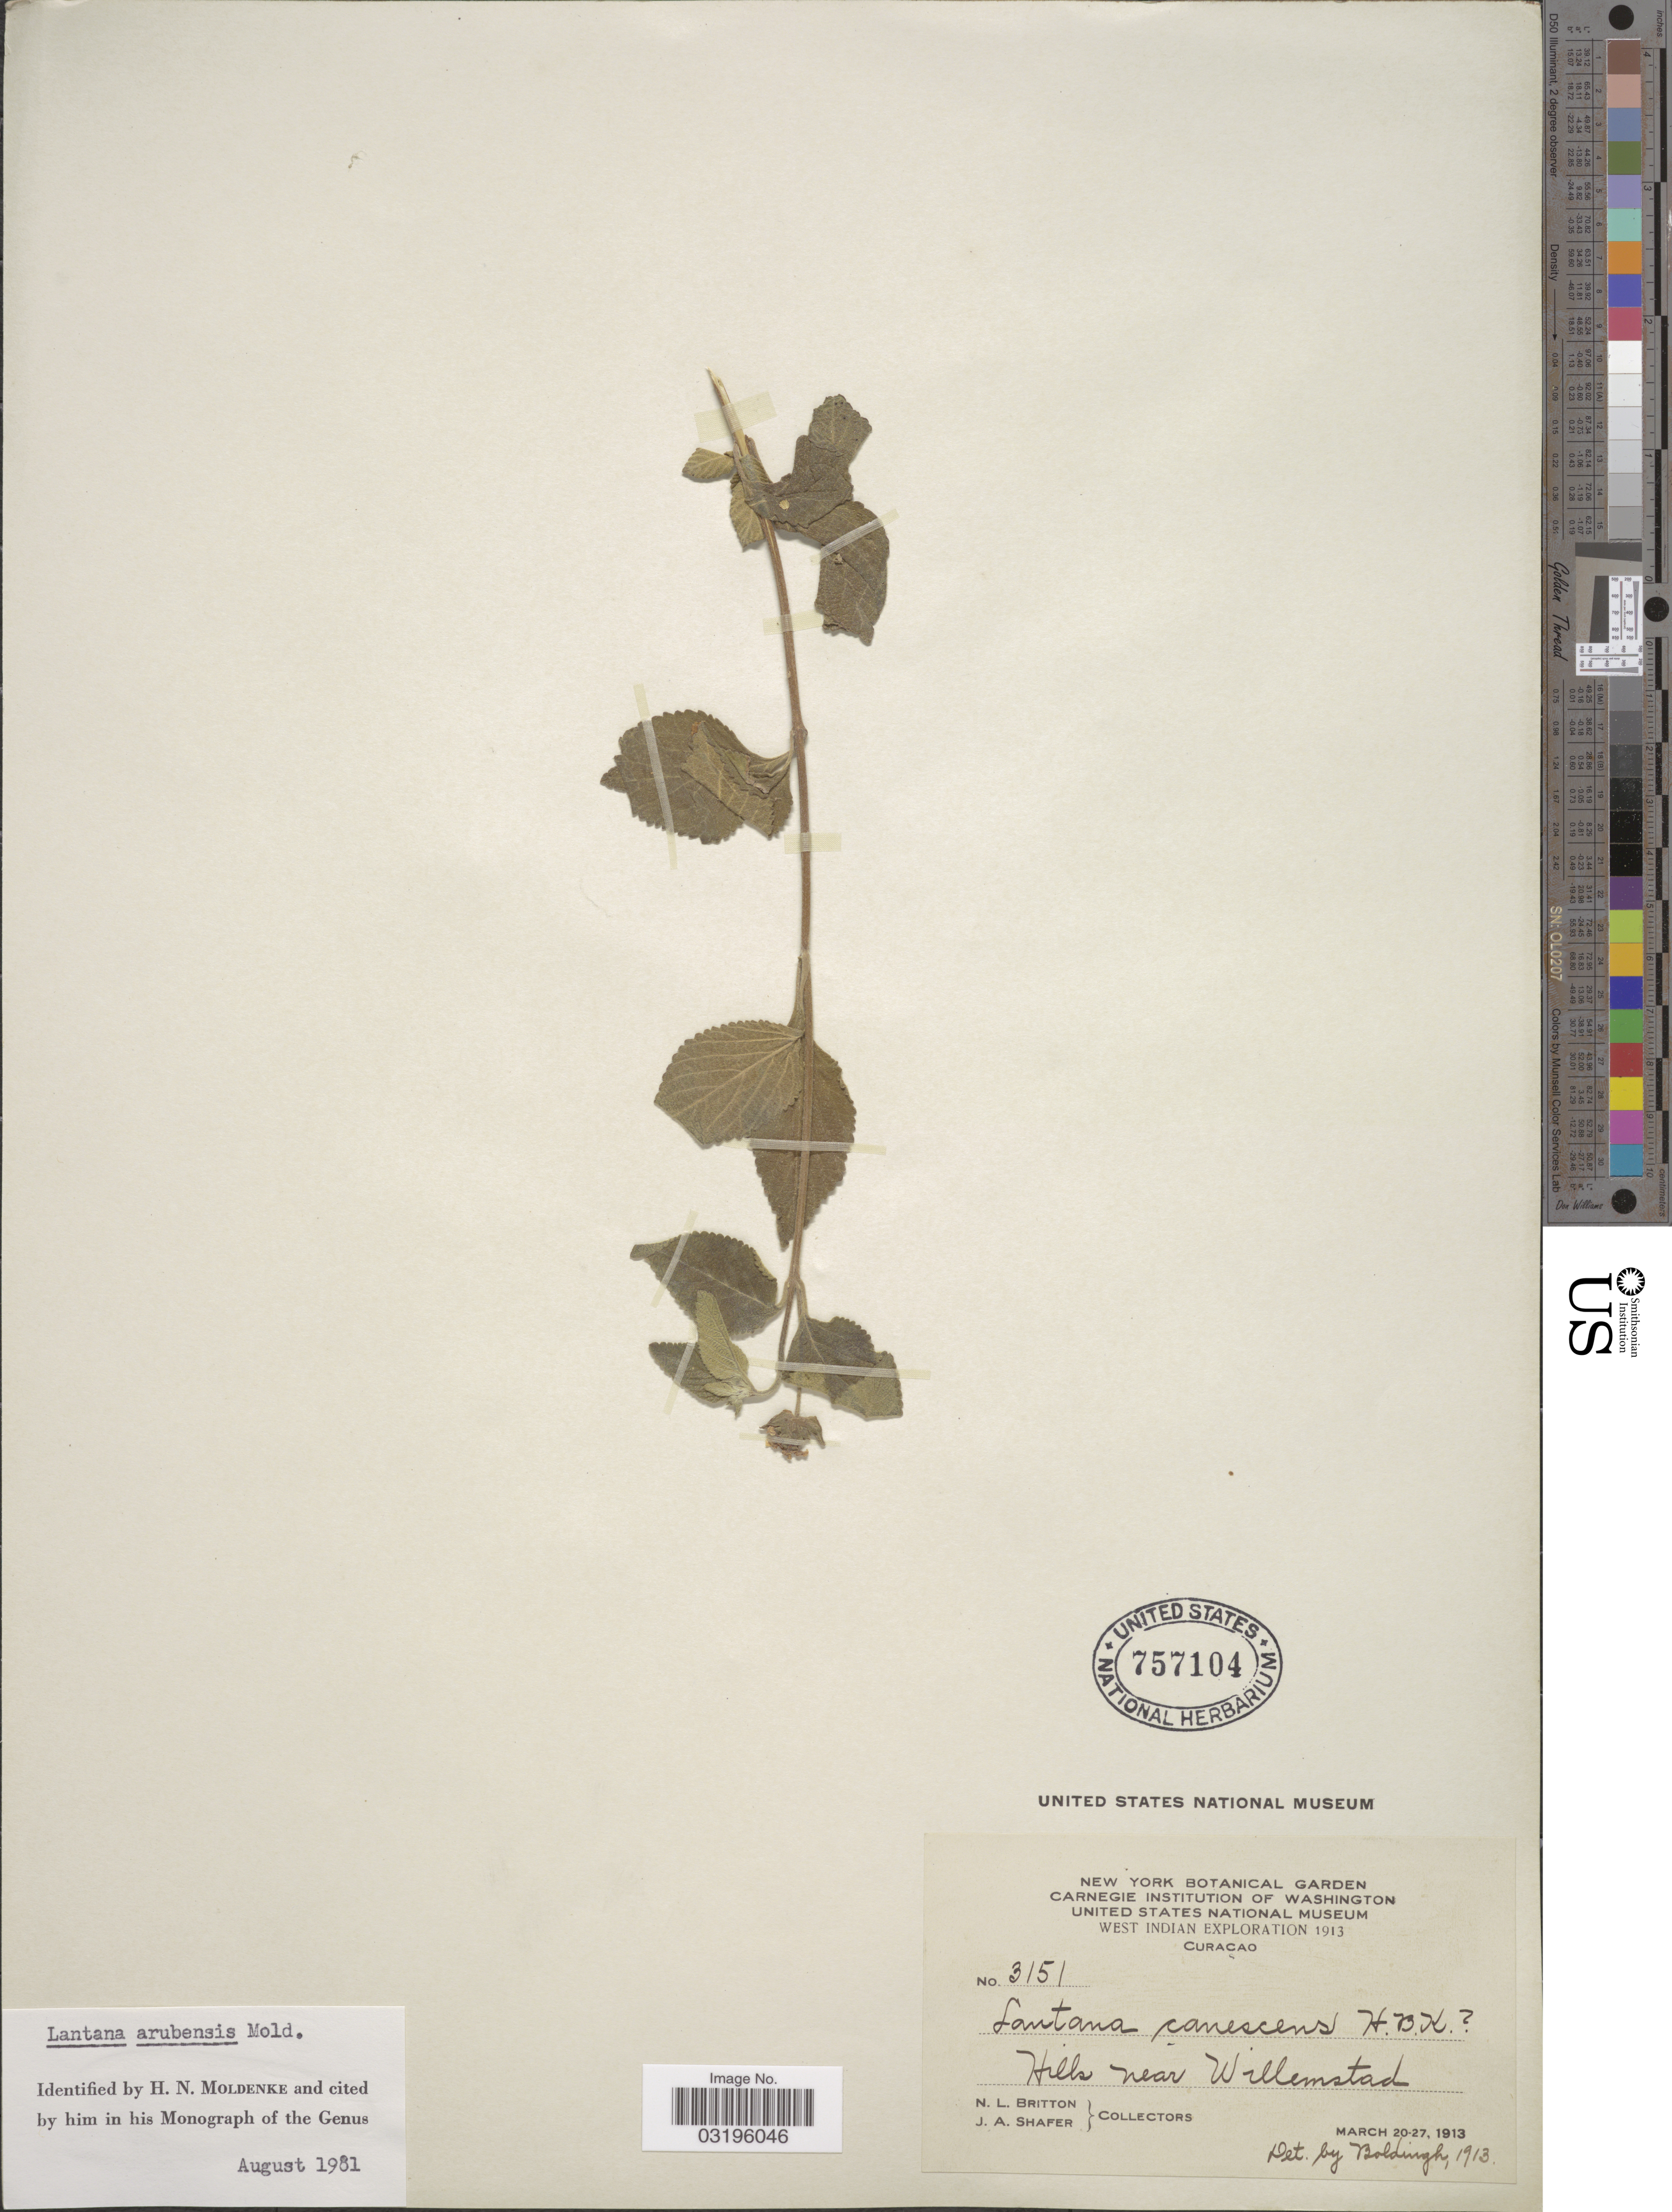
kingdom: Plantae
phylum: Tracheophyta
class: Magnoliopsida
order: Lamiales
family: Verbenaceae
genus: Lantana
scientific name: Lantana arubensis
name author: Moldenke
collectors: N. Britton & J. A. Shafer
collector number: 3151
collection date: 1913-03-20/1913-03-27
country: Curaçao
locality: Hills near Willemstad.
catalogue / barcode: US 757104